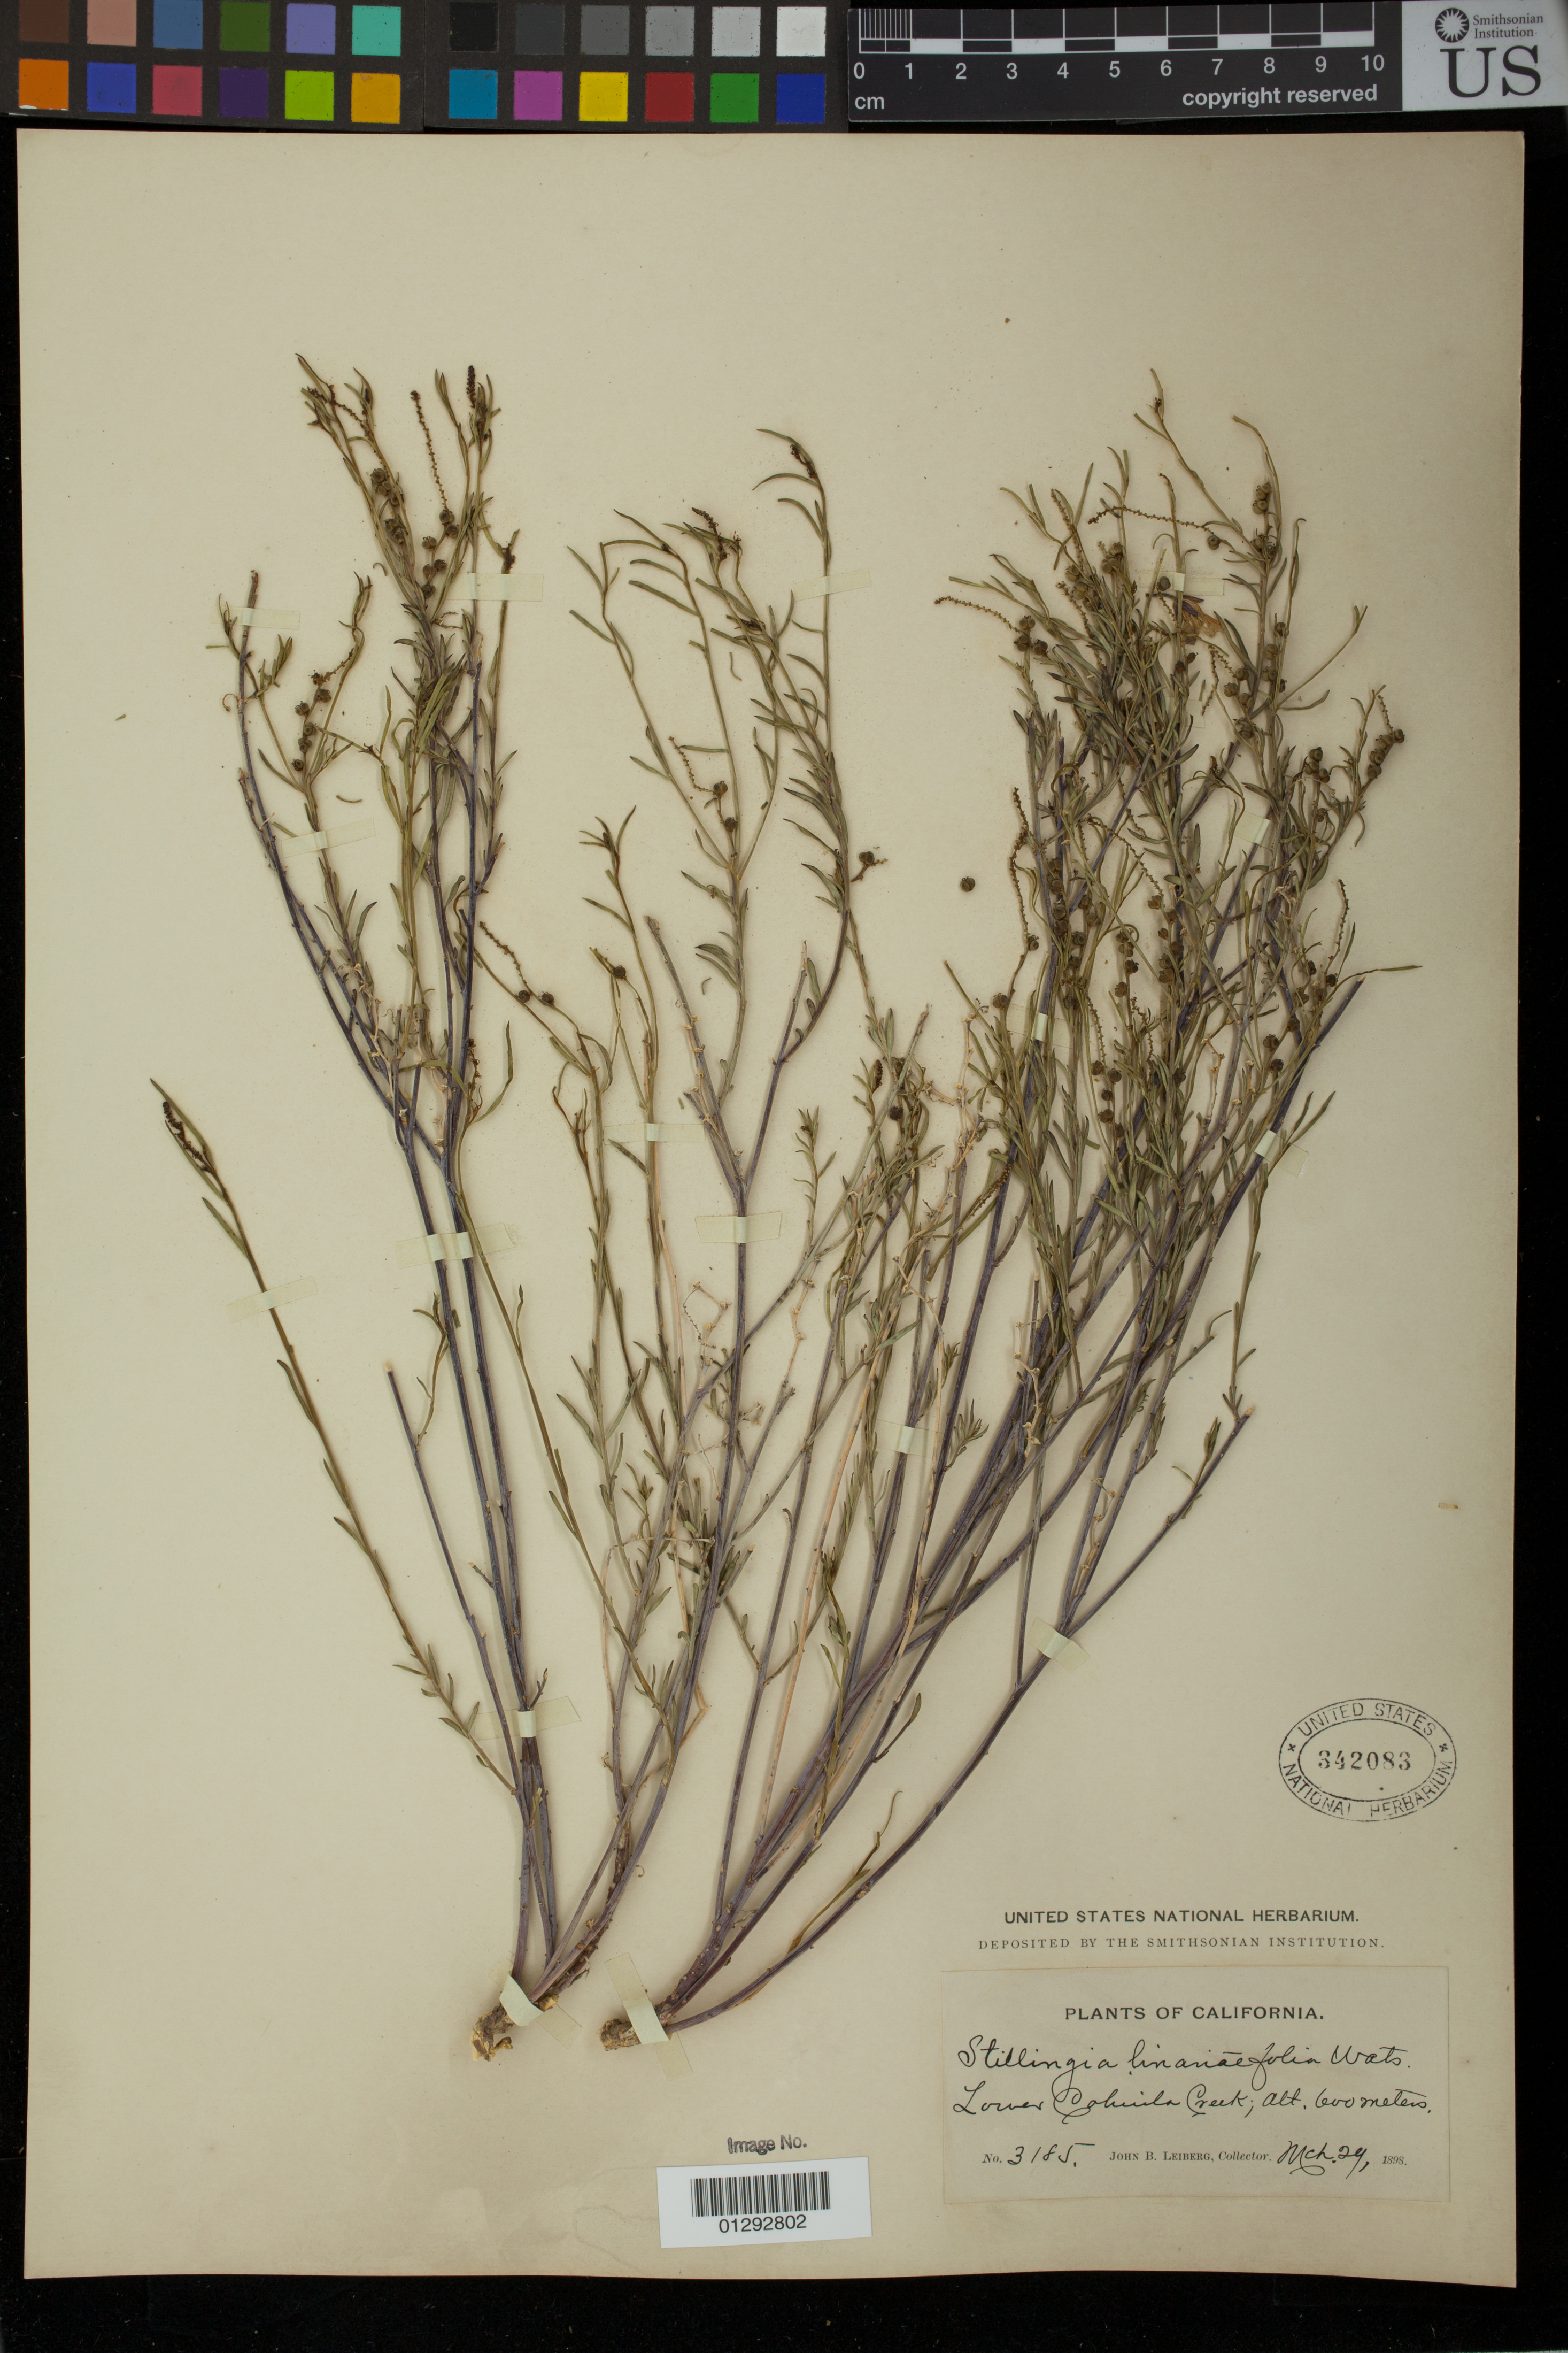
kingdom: Plantae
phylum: Tracheophyta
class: Magnoliopsida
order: Malpighiales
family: Euphorbiaceae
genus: Stillingia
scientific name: Stillingia linearifolia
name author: S. Watson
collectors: J. Leiberg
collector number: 3185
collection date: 1898-03-24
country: United States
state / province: California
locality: Lower Coahuila Creek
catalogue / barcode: US 342083